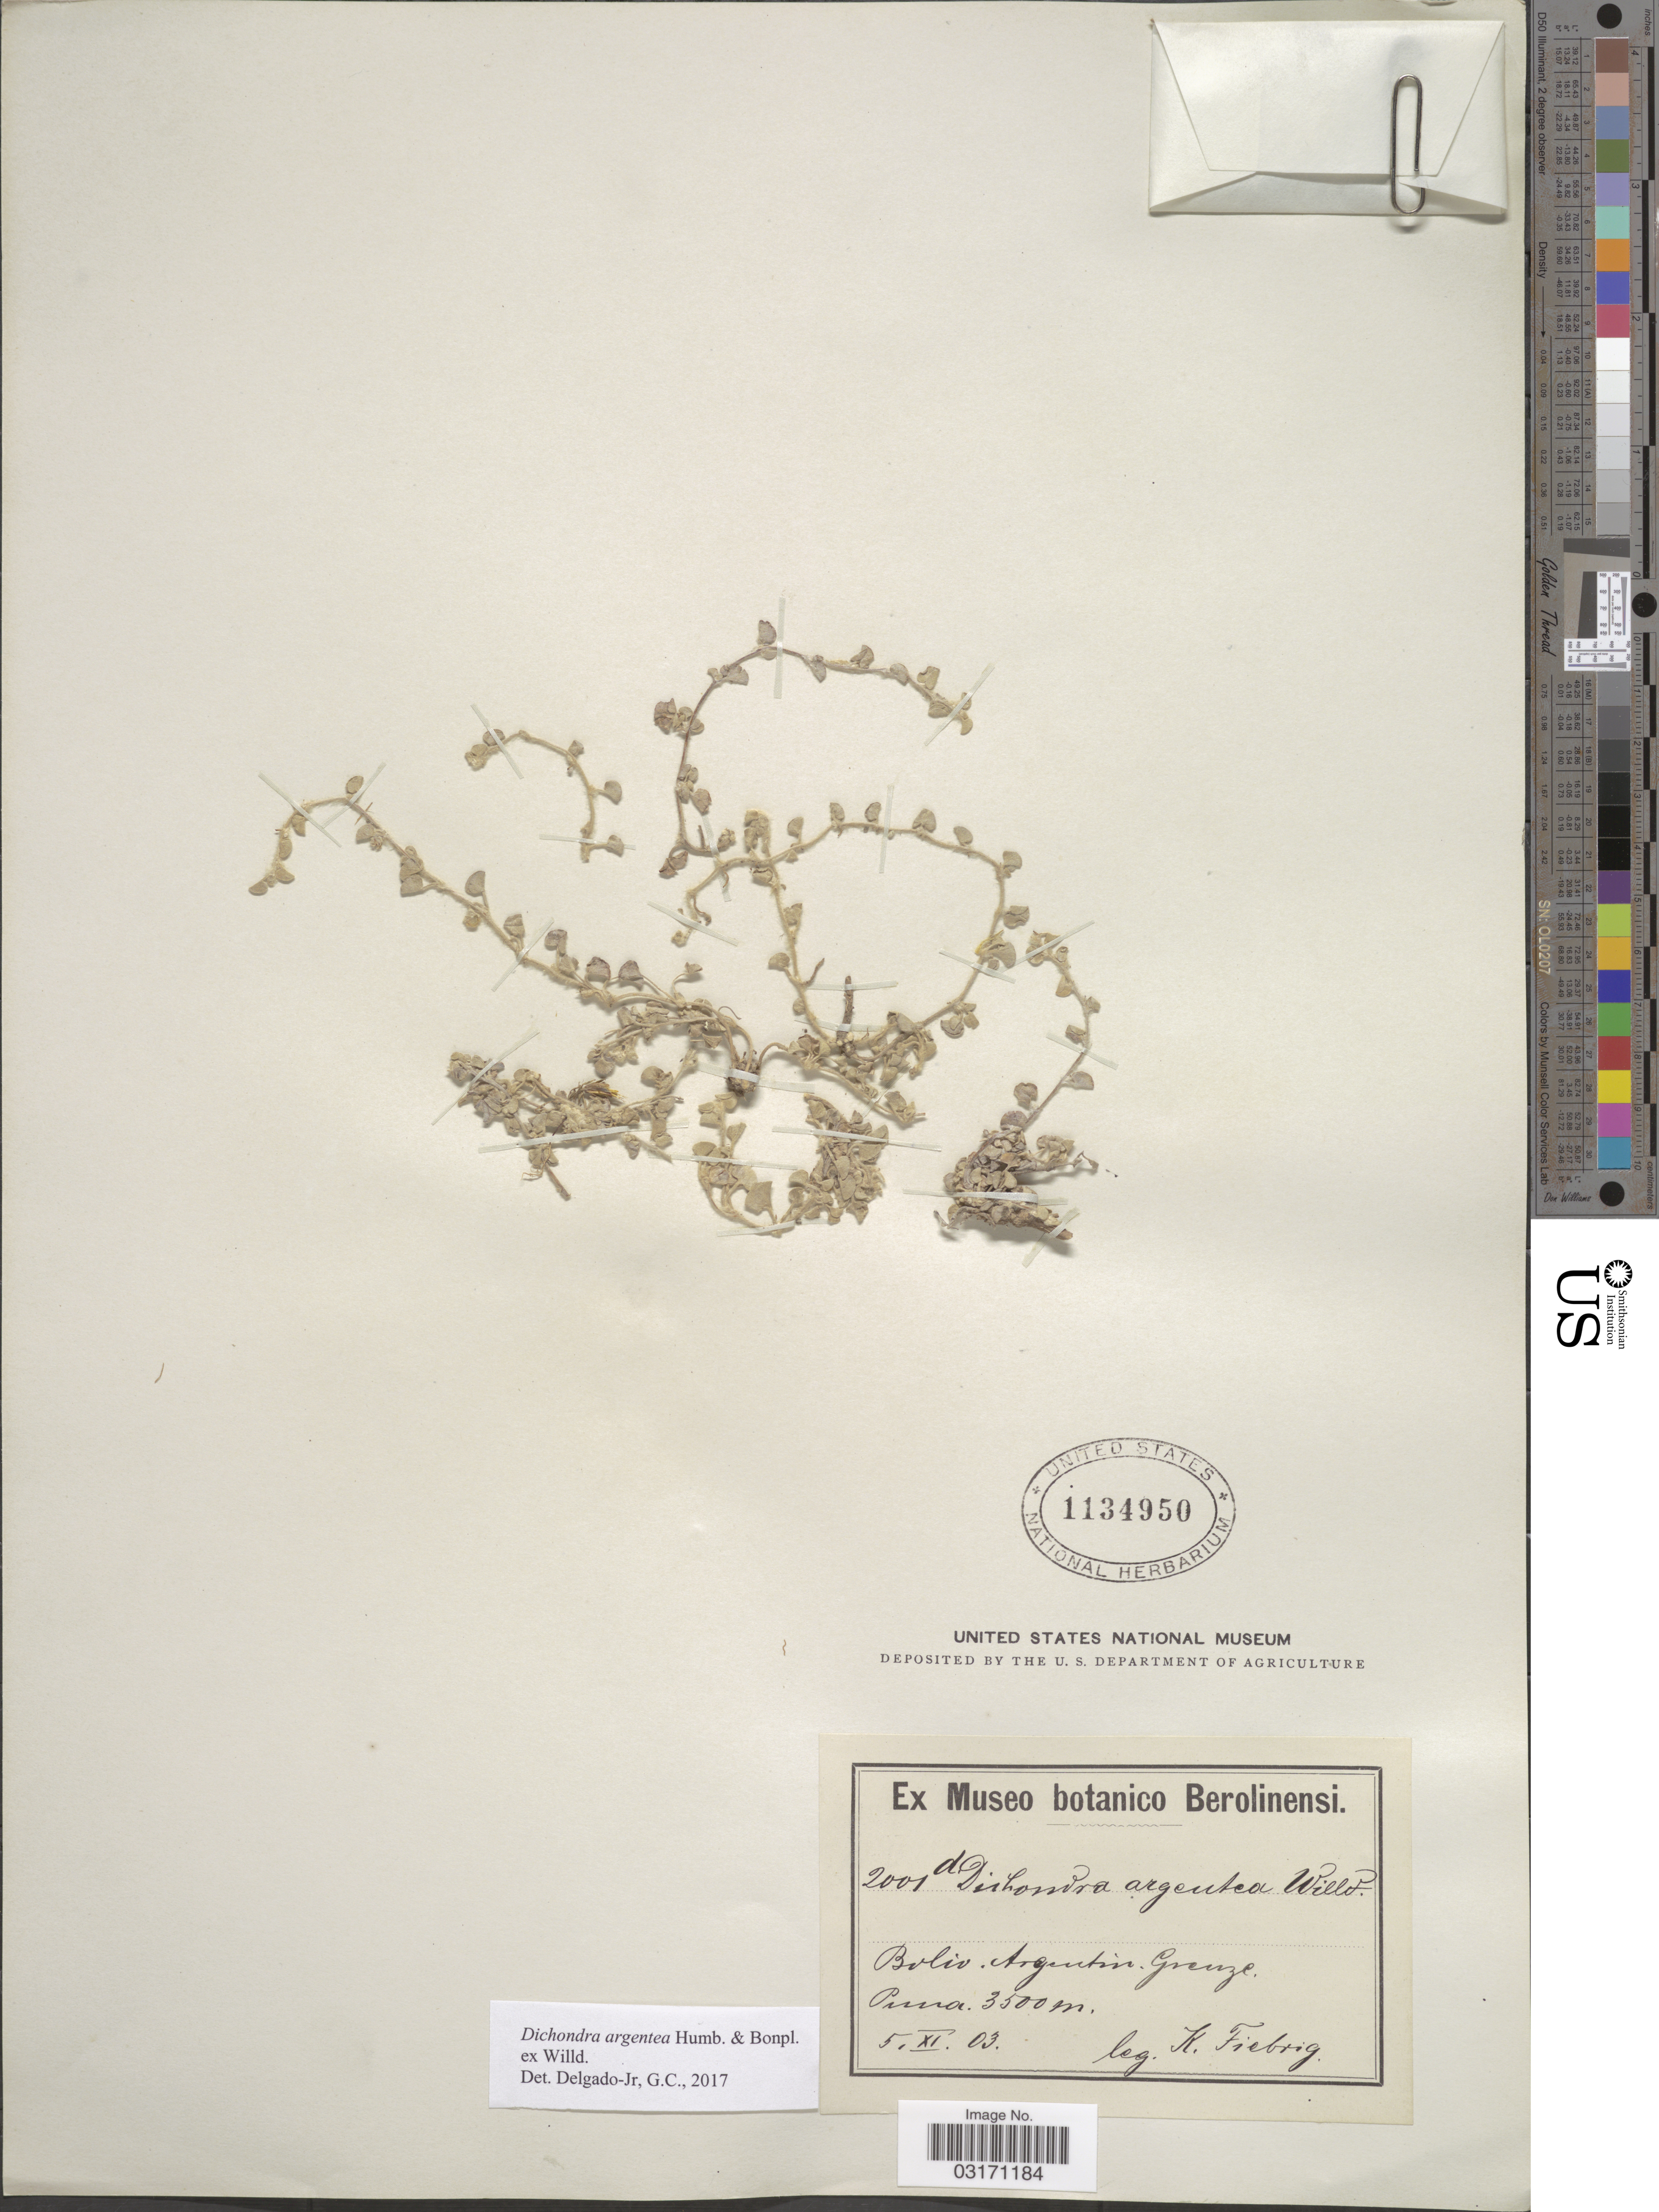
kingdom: Plantae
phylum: Tracheophyta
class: Magnoliopsida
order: Solanales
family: Convolvulaceae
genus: Dichondra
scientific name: Dichondra argentea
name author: Humb. & Bonpl. ex Willd.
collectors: K. Fiebrig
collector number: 2001 d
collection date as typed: Transcribed d/m/y: 5/11/3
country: Bolivia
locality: Argentin. Grenze. Puna.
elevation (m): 3500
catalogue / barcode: US 1134950